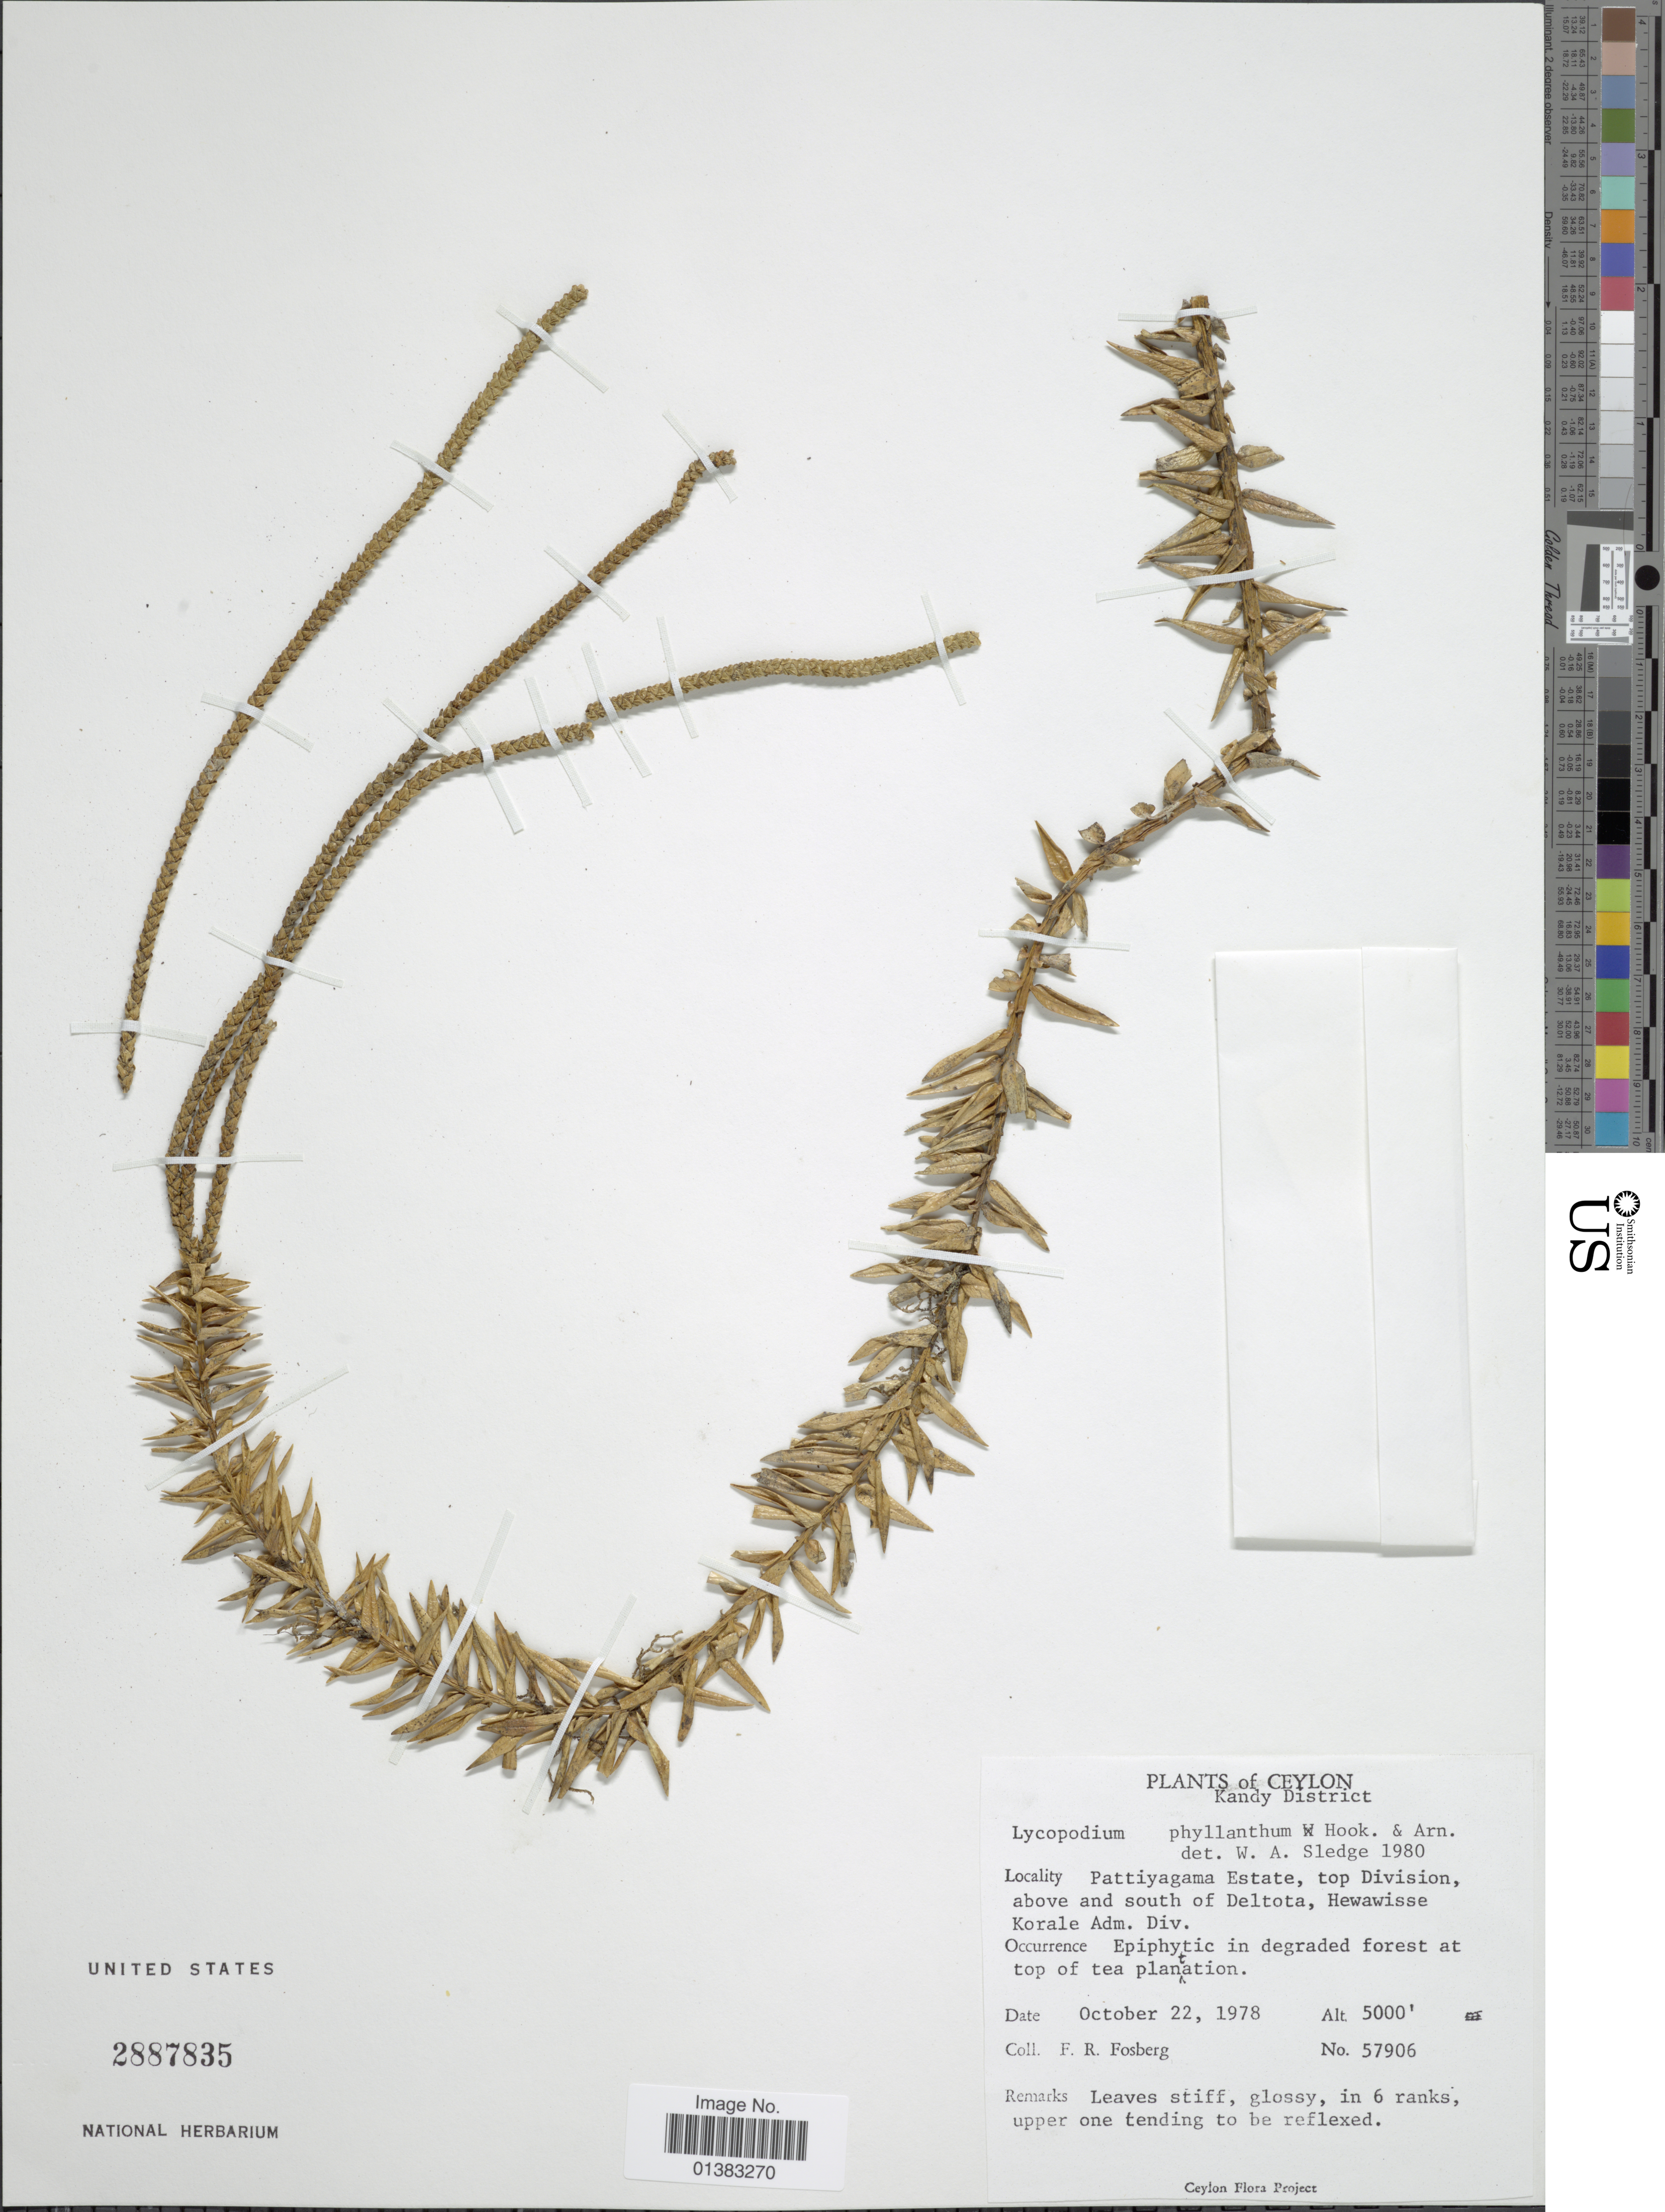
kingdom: Plantae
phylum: Tracheophyta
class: Lycopodiopsida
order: Lycopodiales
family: Lycopodiaceae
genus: Phlegmariurus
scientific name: Phlegmariurus phyllanthus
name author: (Hook. & Arn.) R.D. Dixit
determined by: Field, A. R.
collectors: F. R. Fosberg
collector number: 57906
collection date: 1978-10-22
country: Sri Lanka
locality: Ceylon, Kandy District. Pattiyagama Estate, top Division, above and south of Deltota, Hewawisse Korale Adm. Div.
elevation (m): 1524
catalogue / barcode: US 2887835